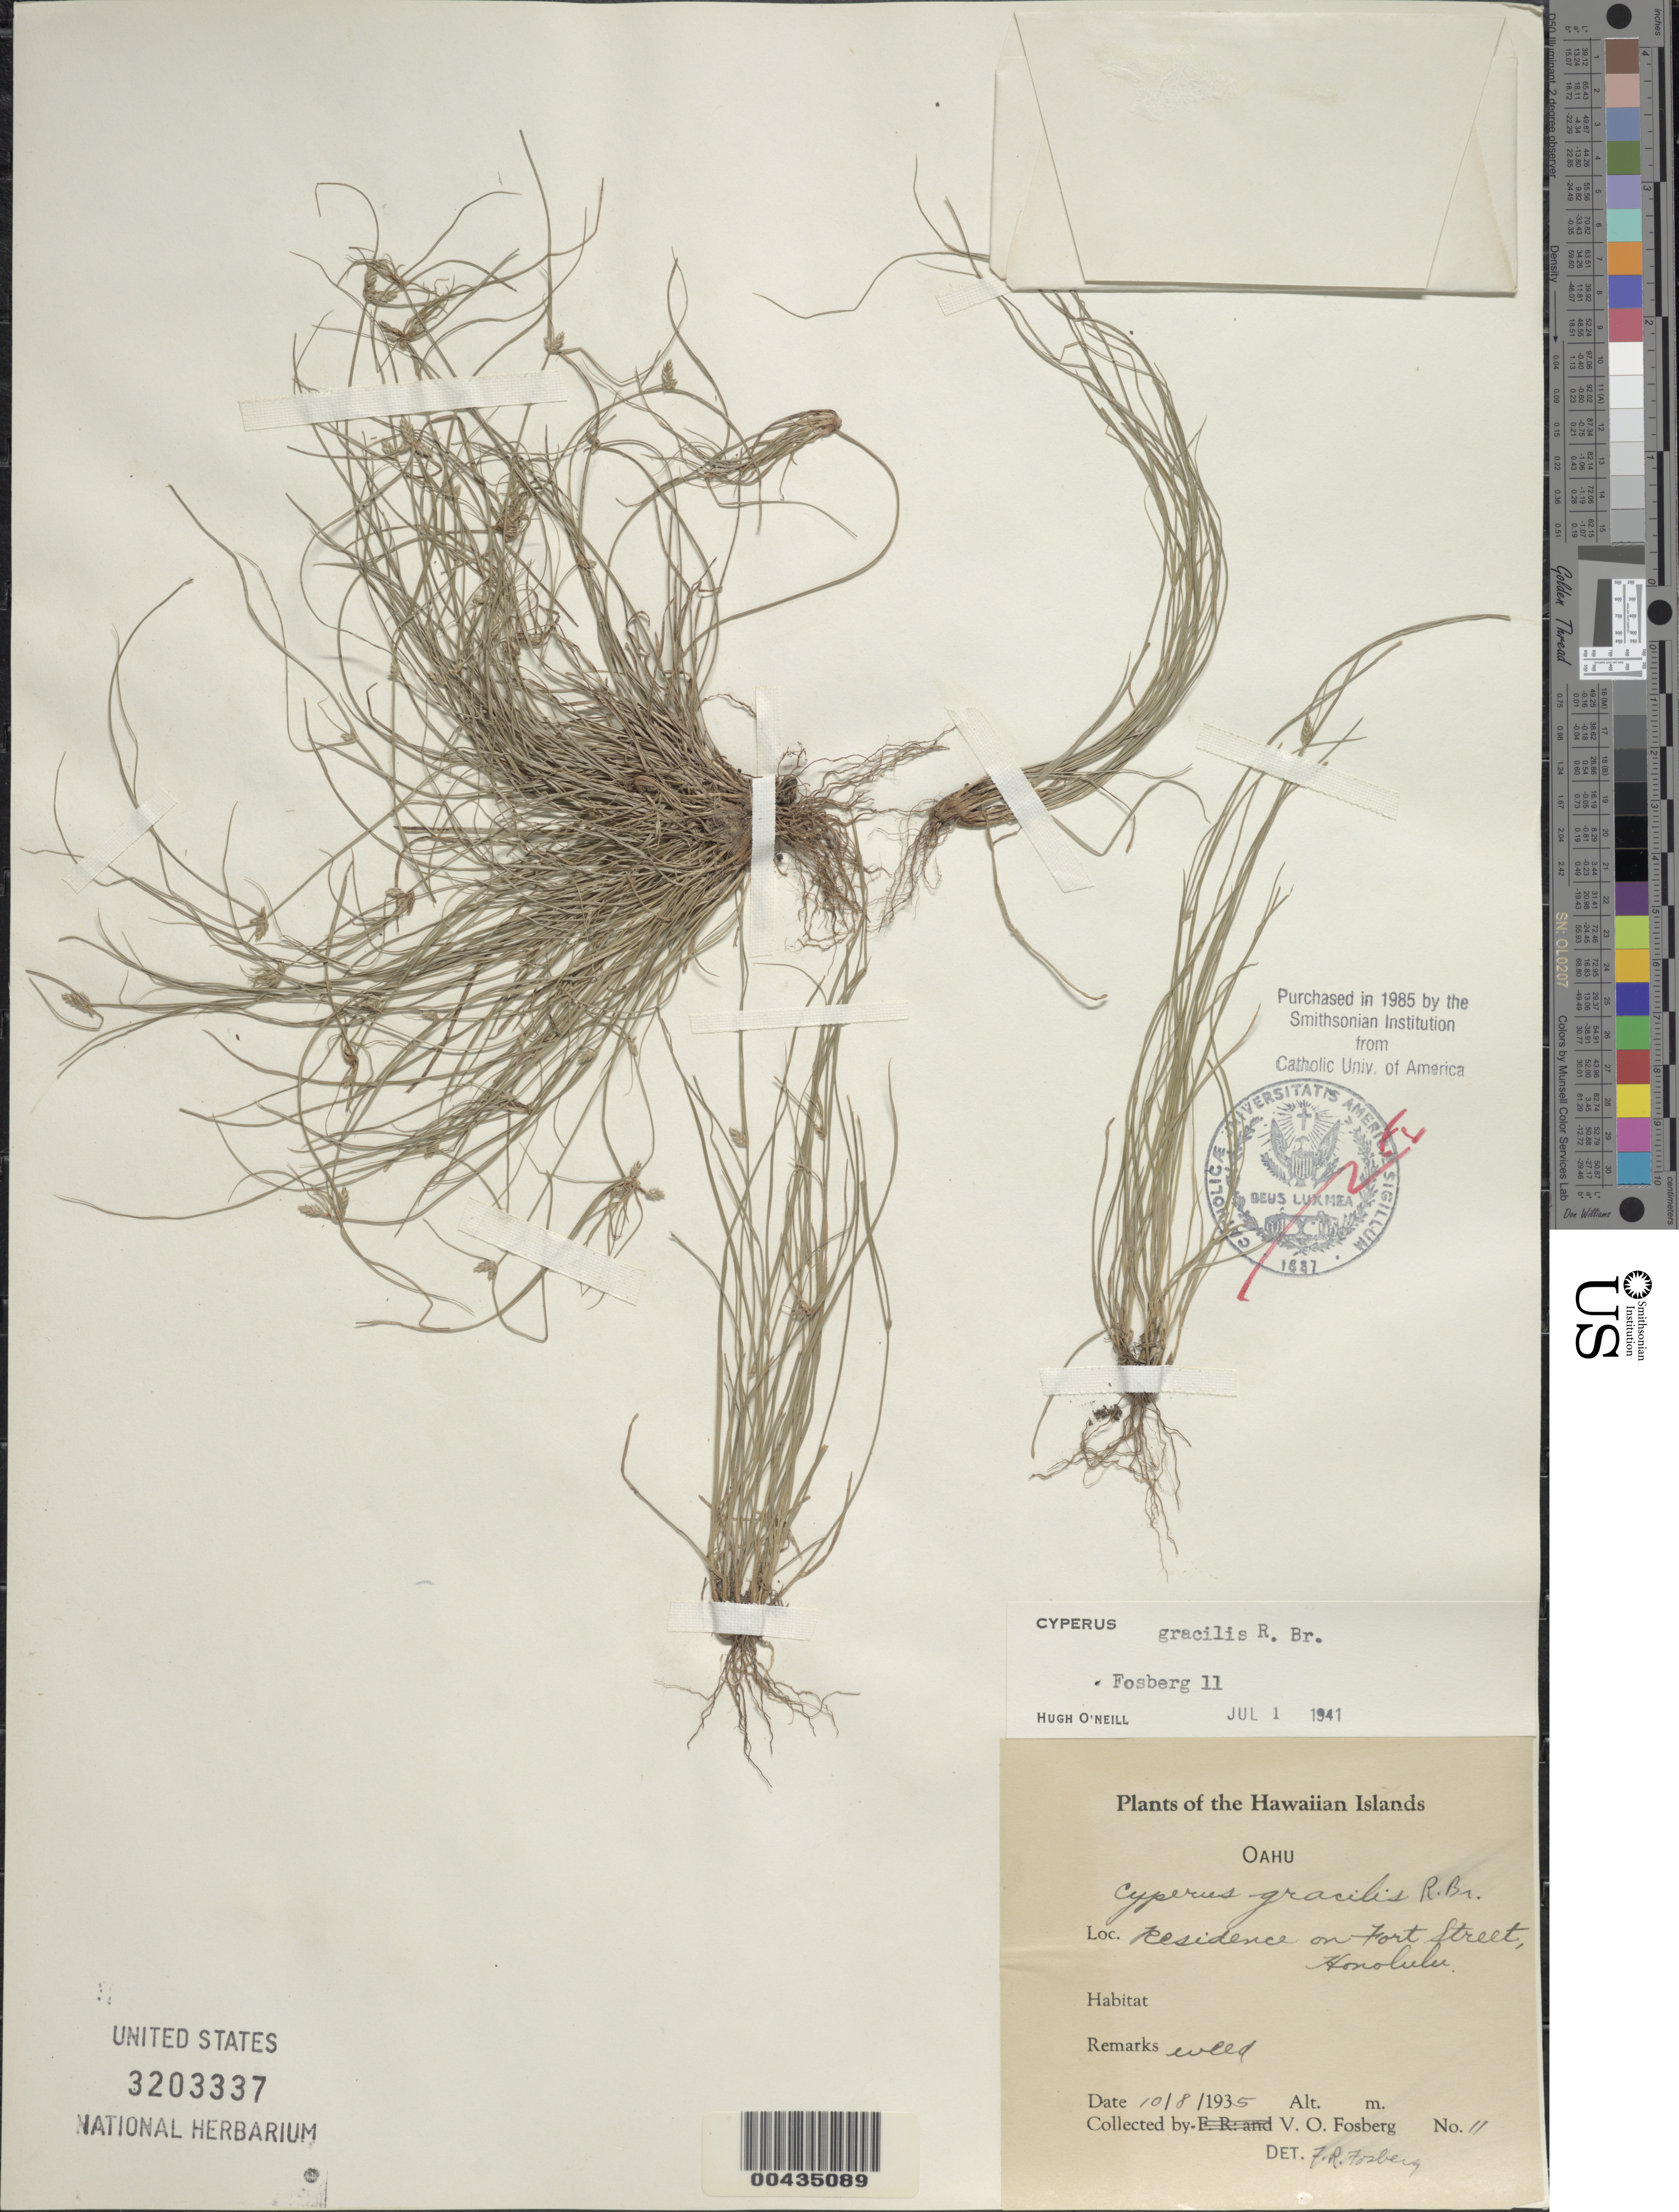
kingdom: Plantae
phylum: Tracheophyta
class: Liliopsida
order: Poales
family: Cyperaceae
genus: Cyperus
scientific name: Cyperus gracilis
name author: R. Br.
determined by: Fosberg, F. R.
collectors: V. O. Fosberg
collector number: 11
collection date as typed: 8 Oct 1935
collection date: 1935-10-08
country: United States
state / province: Hawaii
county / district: Honolulu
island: Oahu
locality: Residence on Fort Street, Honolulu, Oahu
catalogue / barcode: US 3203337